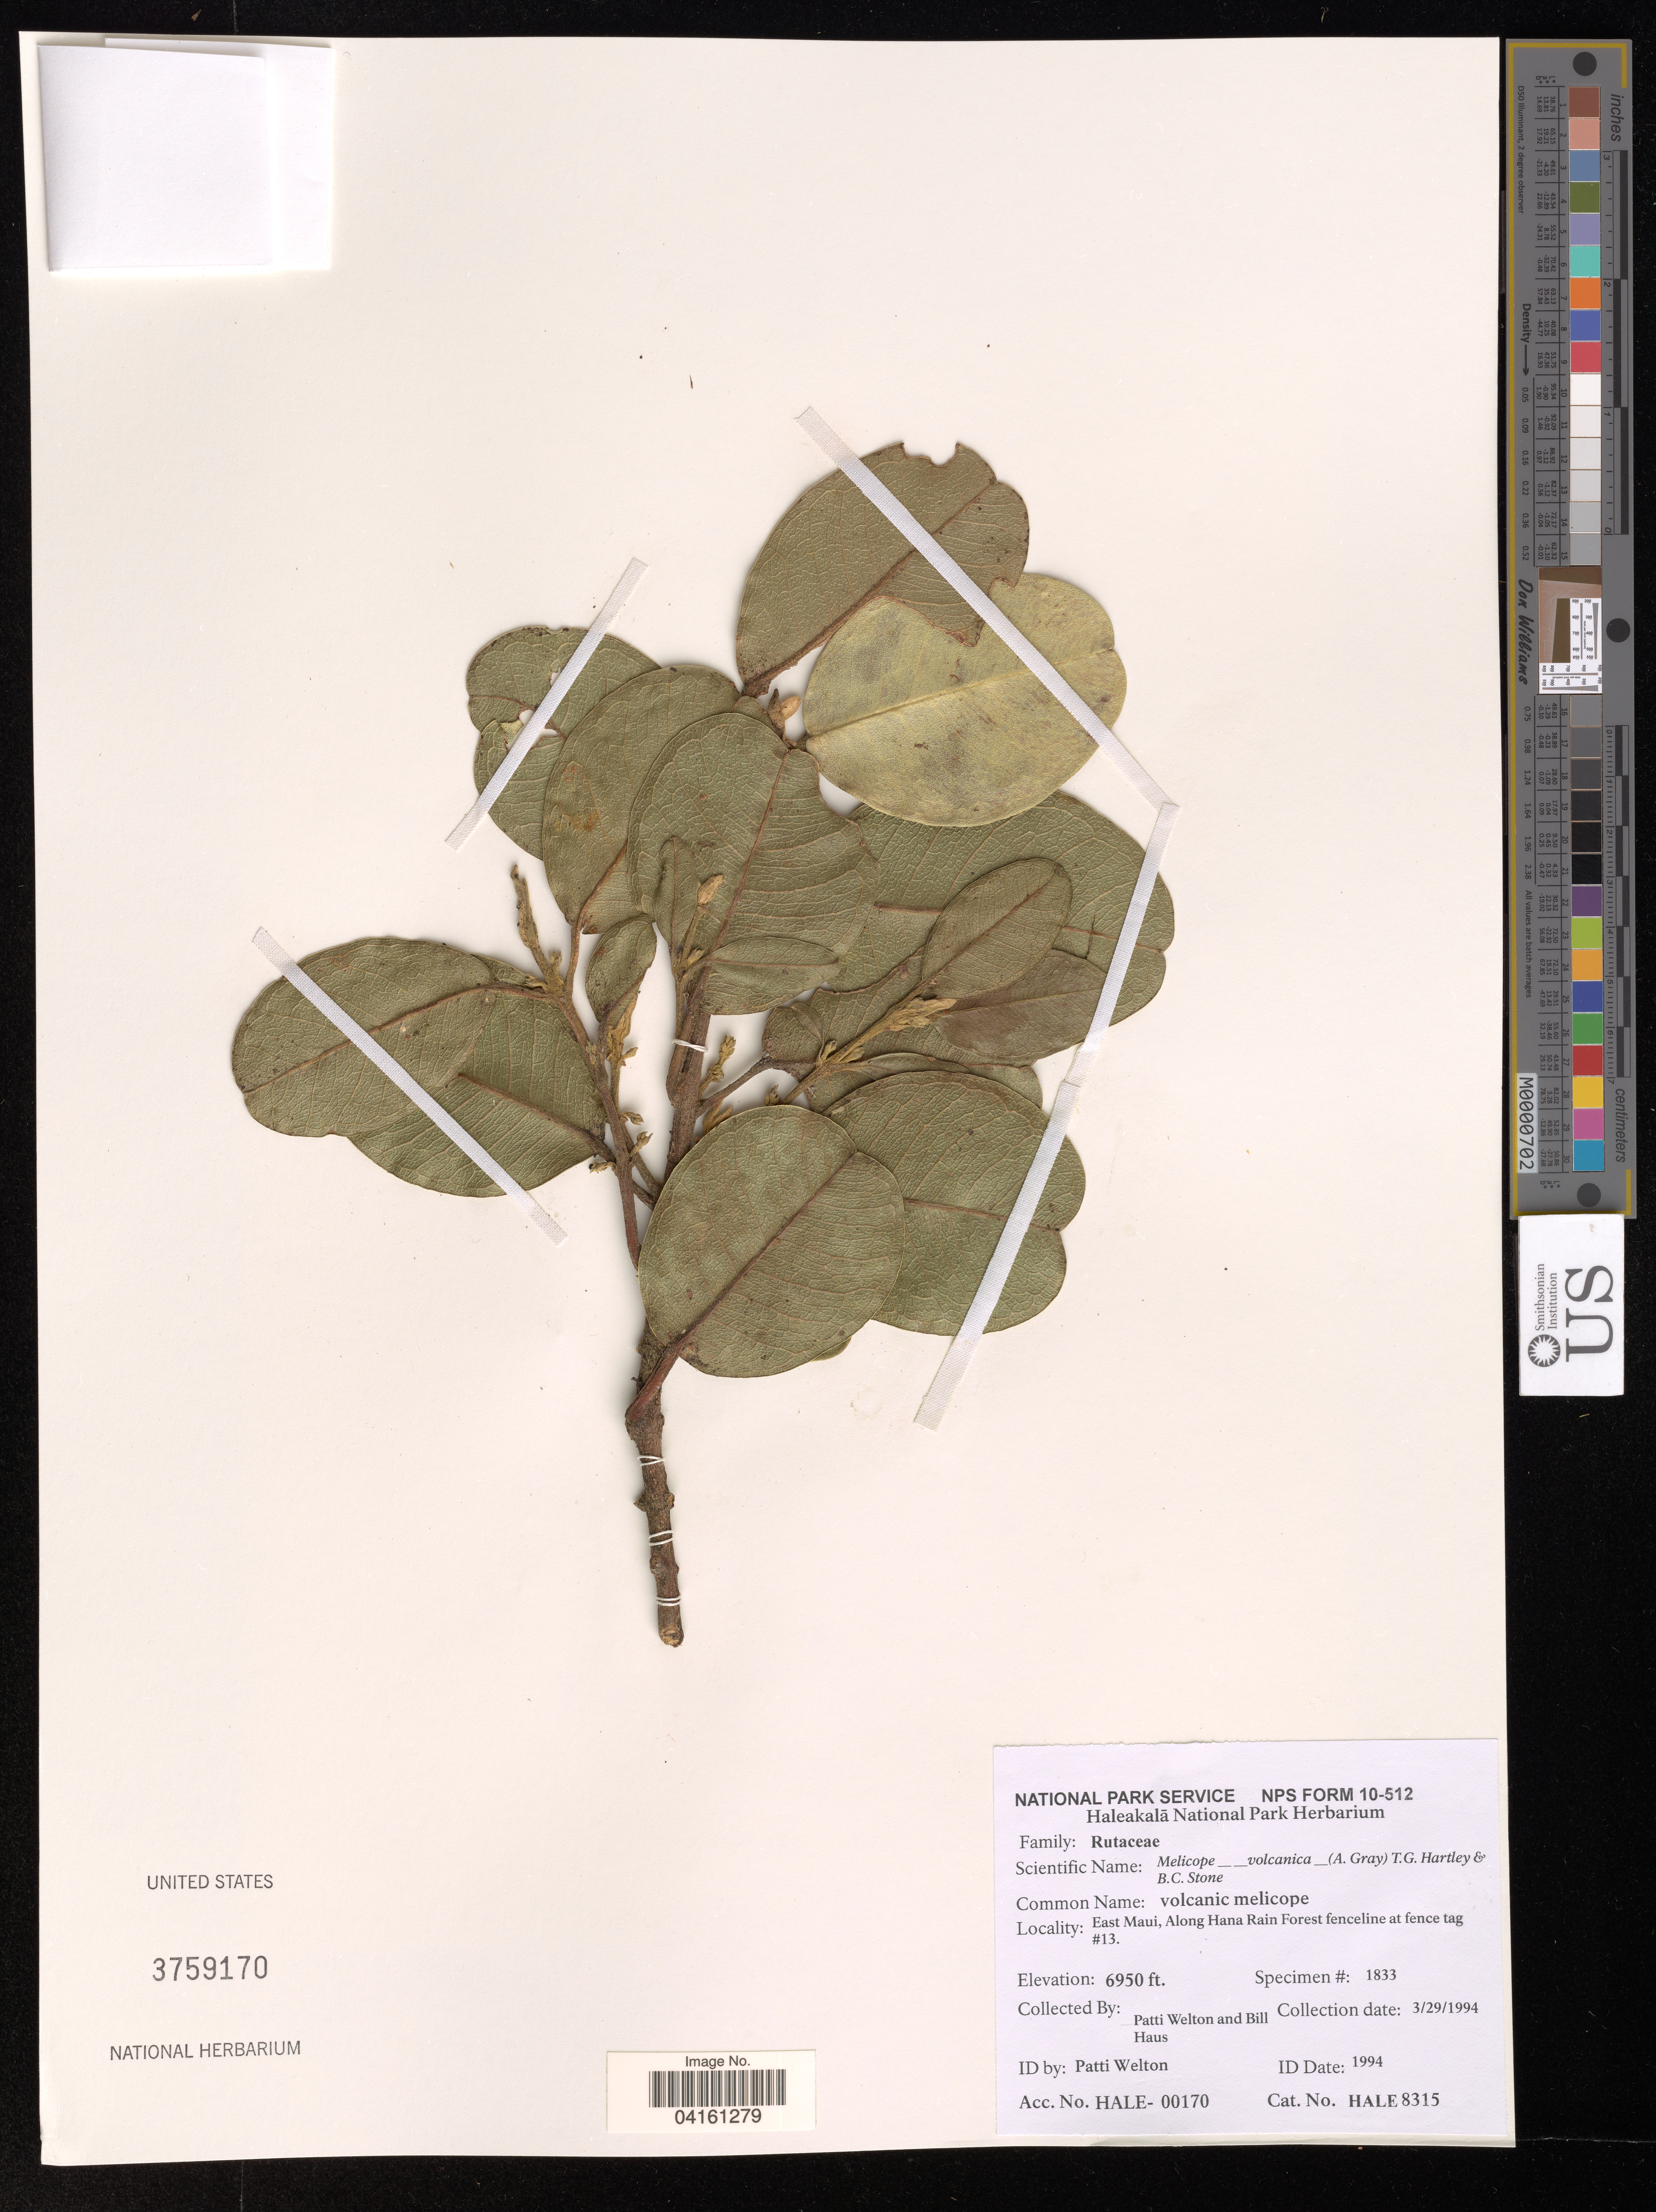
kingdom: Plantae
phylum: Tracheophyta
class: Magnoliopsida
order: Sapindales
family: Rutaceae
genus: Melicope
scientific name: Melicope volcanica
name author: (A. Gray) T.G. Hartley & B.C. Stone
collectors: P. Welton & B. Haus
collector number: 1833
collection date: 1994-03-29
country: United States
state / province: Hawaii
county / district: Maui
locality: East Maui, Along Hana Rain Forest fenceline at fence tag #13.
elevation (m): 2118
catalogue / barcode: US 3759170